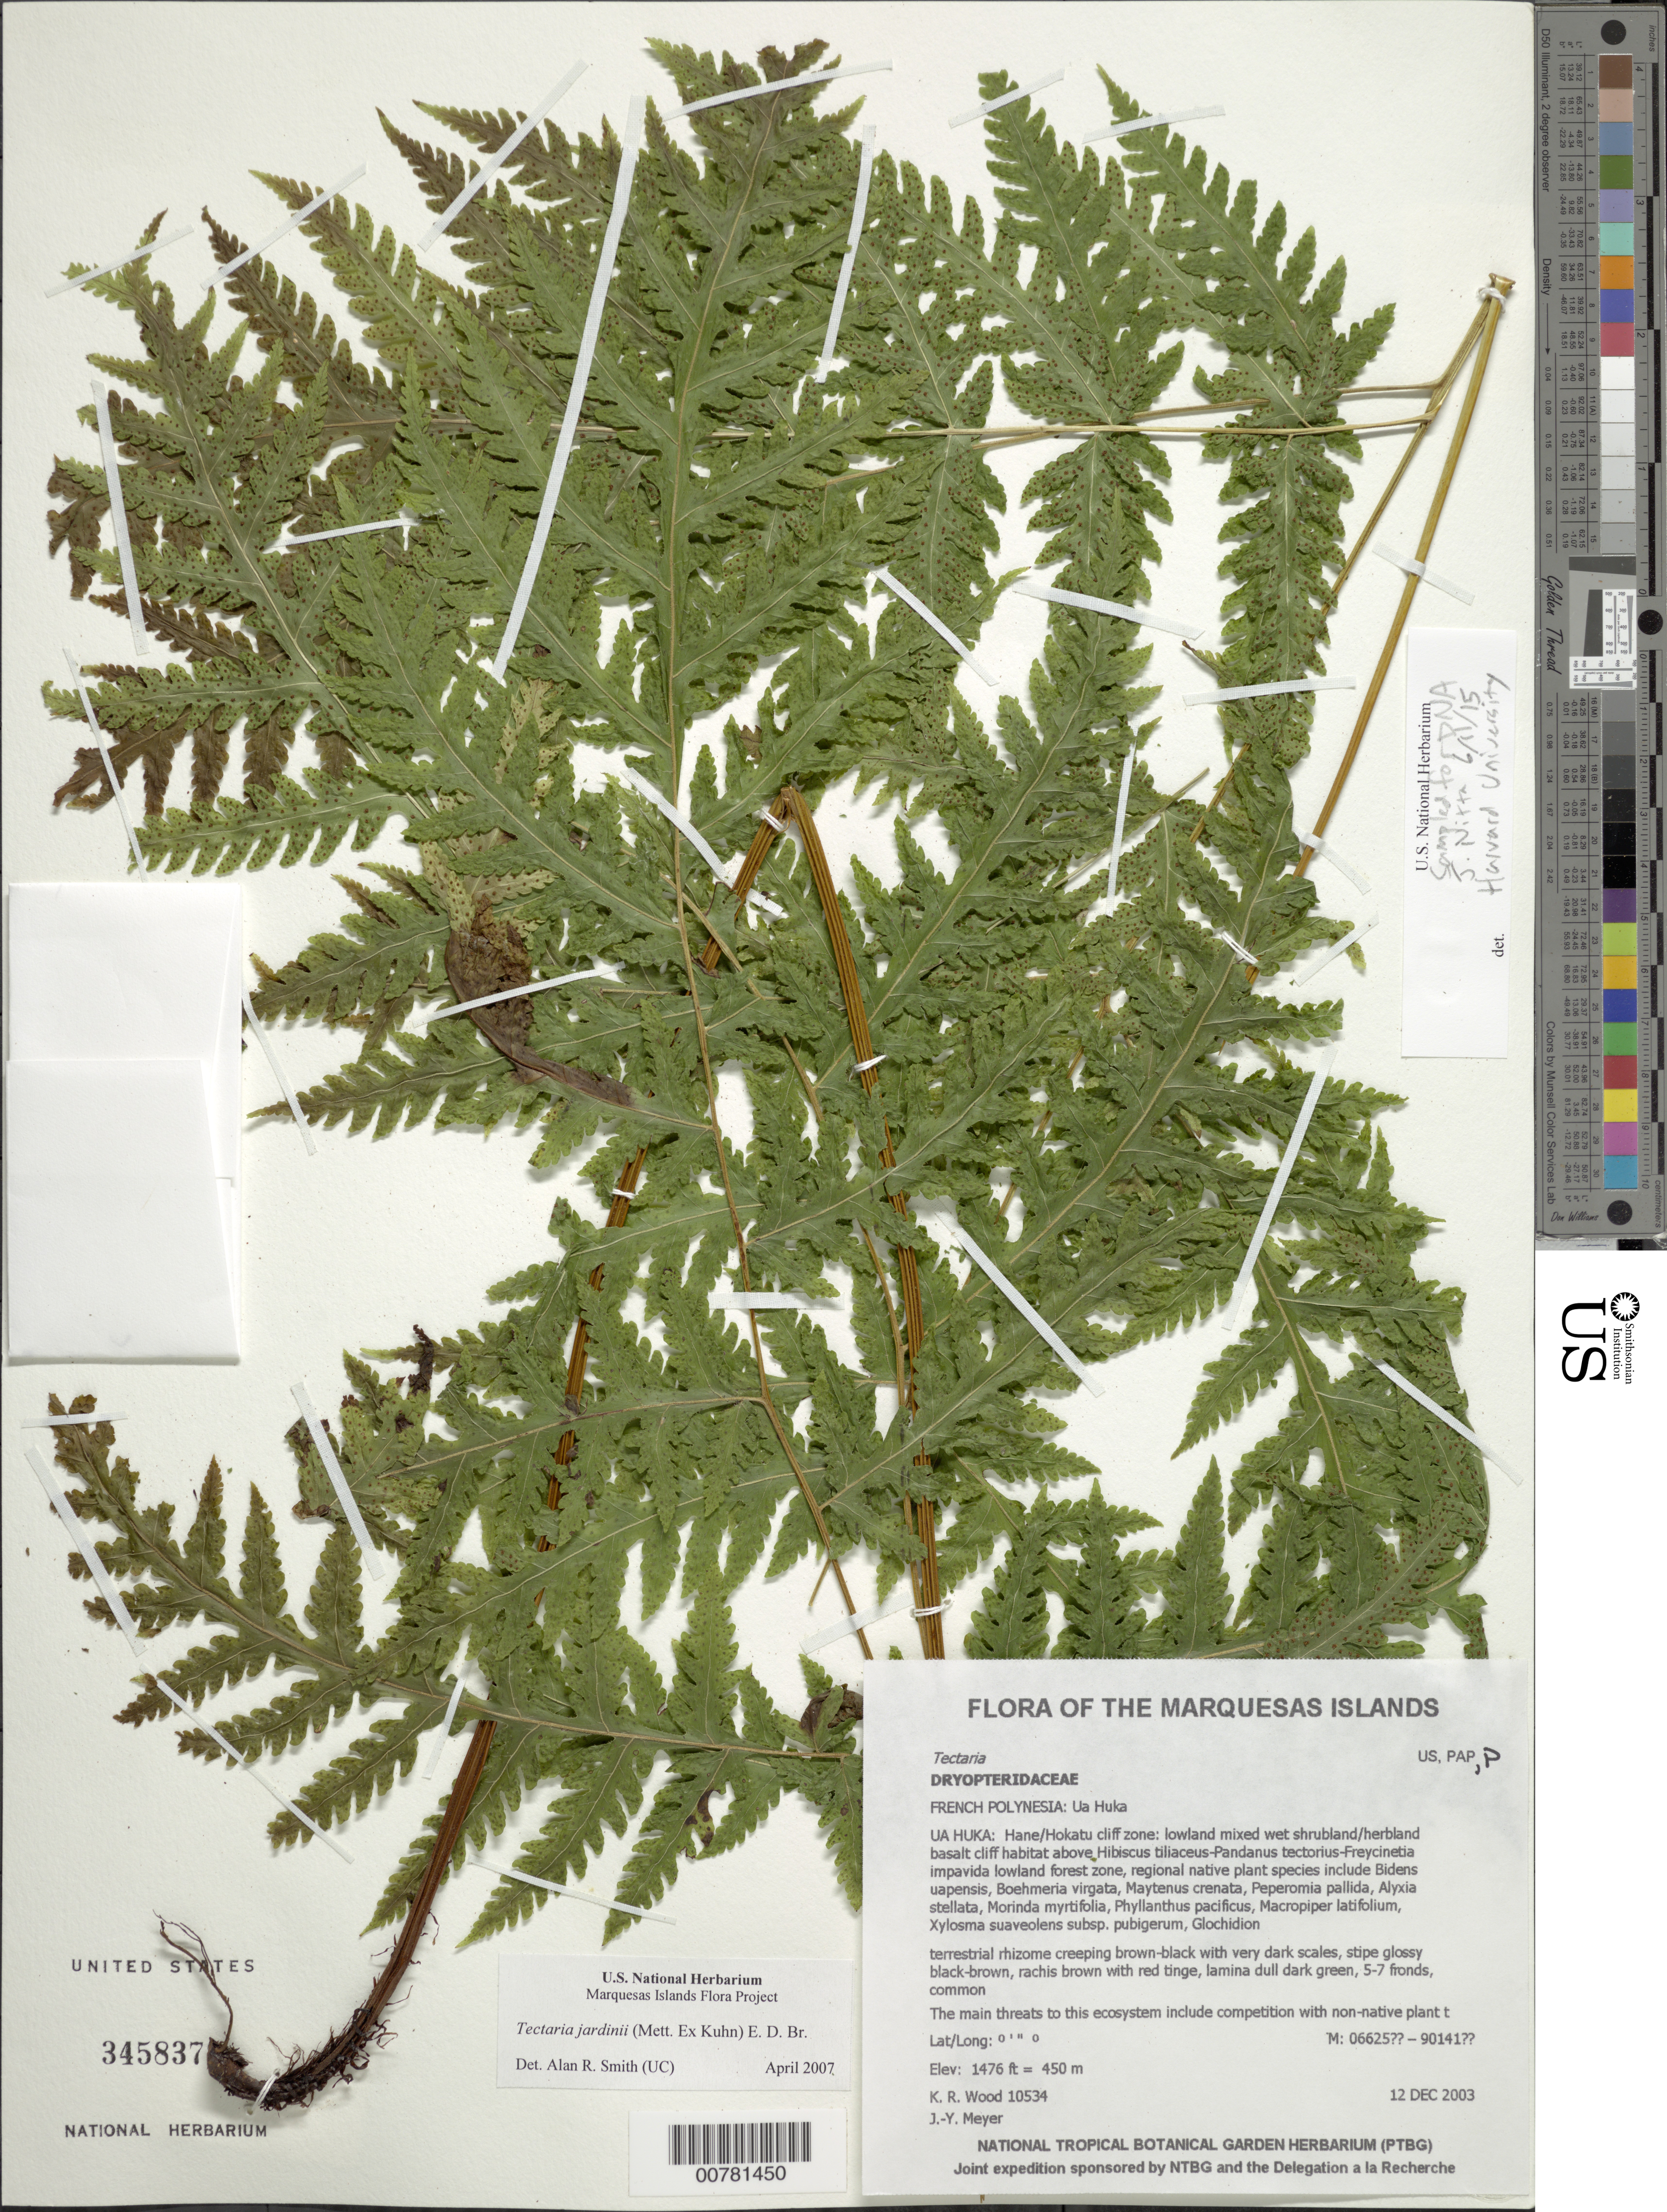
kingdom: Plantae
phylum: Tracheophyta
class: Polypodiopsida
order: Polypodiales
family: Tectariaceae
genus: Tectaria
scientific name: Tectaria jardinii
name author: (Mett. ex Kuhn) E.D. Br.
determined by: Smith, Alan R., (UC)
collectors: K. R. Wood & J.-Y. Meyer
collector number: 10534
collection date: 2003-12-12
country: French Polynesia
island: Ua Huka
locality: Hane/Hokatu cliff zone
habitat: Lowland mixed wet shrubland/herbland basalt cliff habitat above Hibiscus tiliaceus - Pandanus tectorius - Freycinetia impavida lowland forest zone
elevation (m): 450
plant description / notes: Competition with non-native plant taxa such as Psidium guajava, Ageratum conyzoides, Zingiber zerumbet, Paspalum conjugatum, Coffea arabica, Oplismenus compositus, and Kyllinga brevifolia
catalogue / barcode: US 3458378